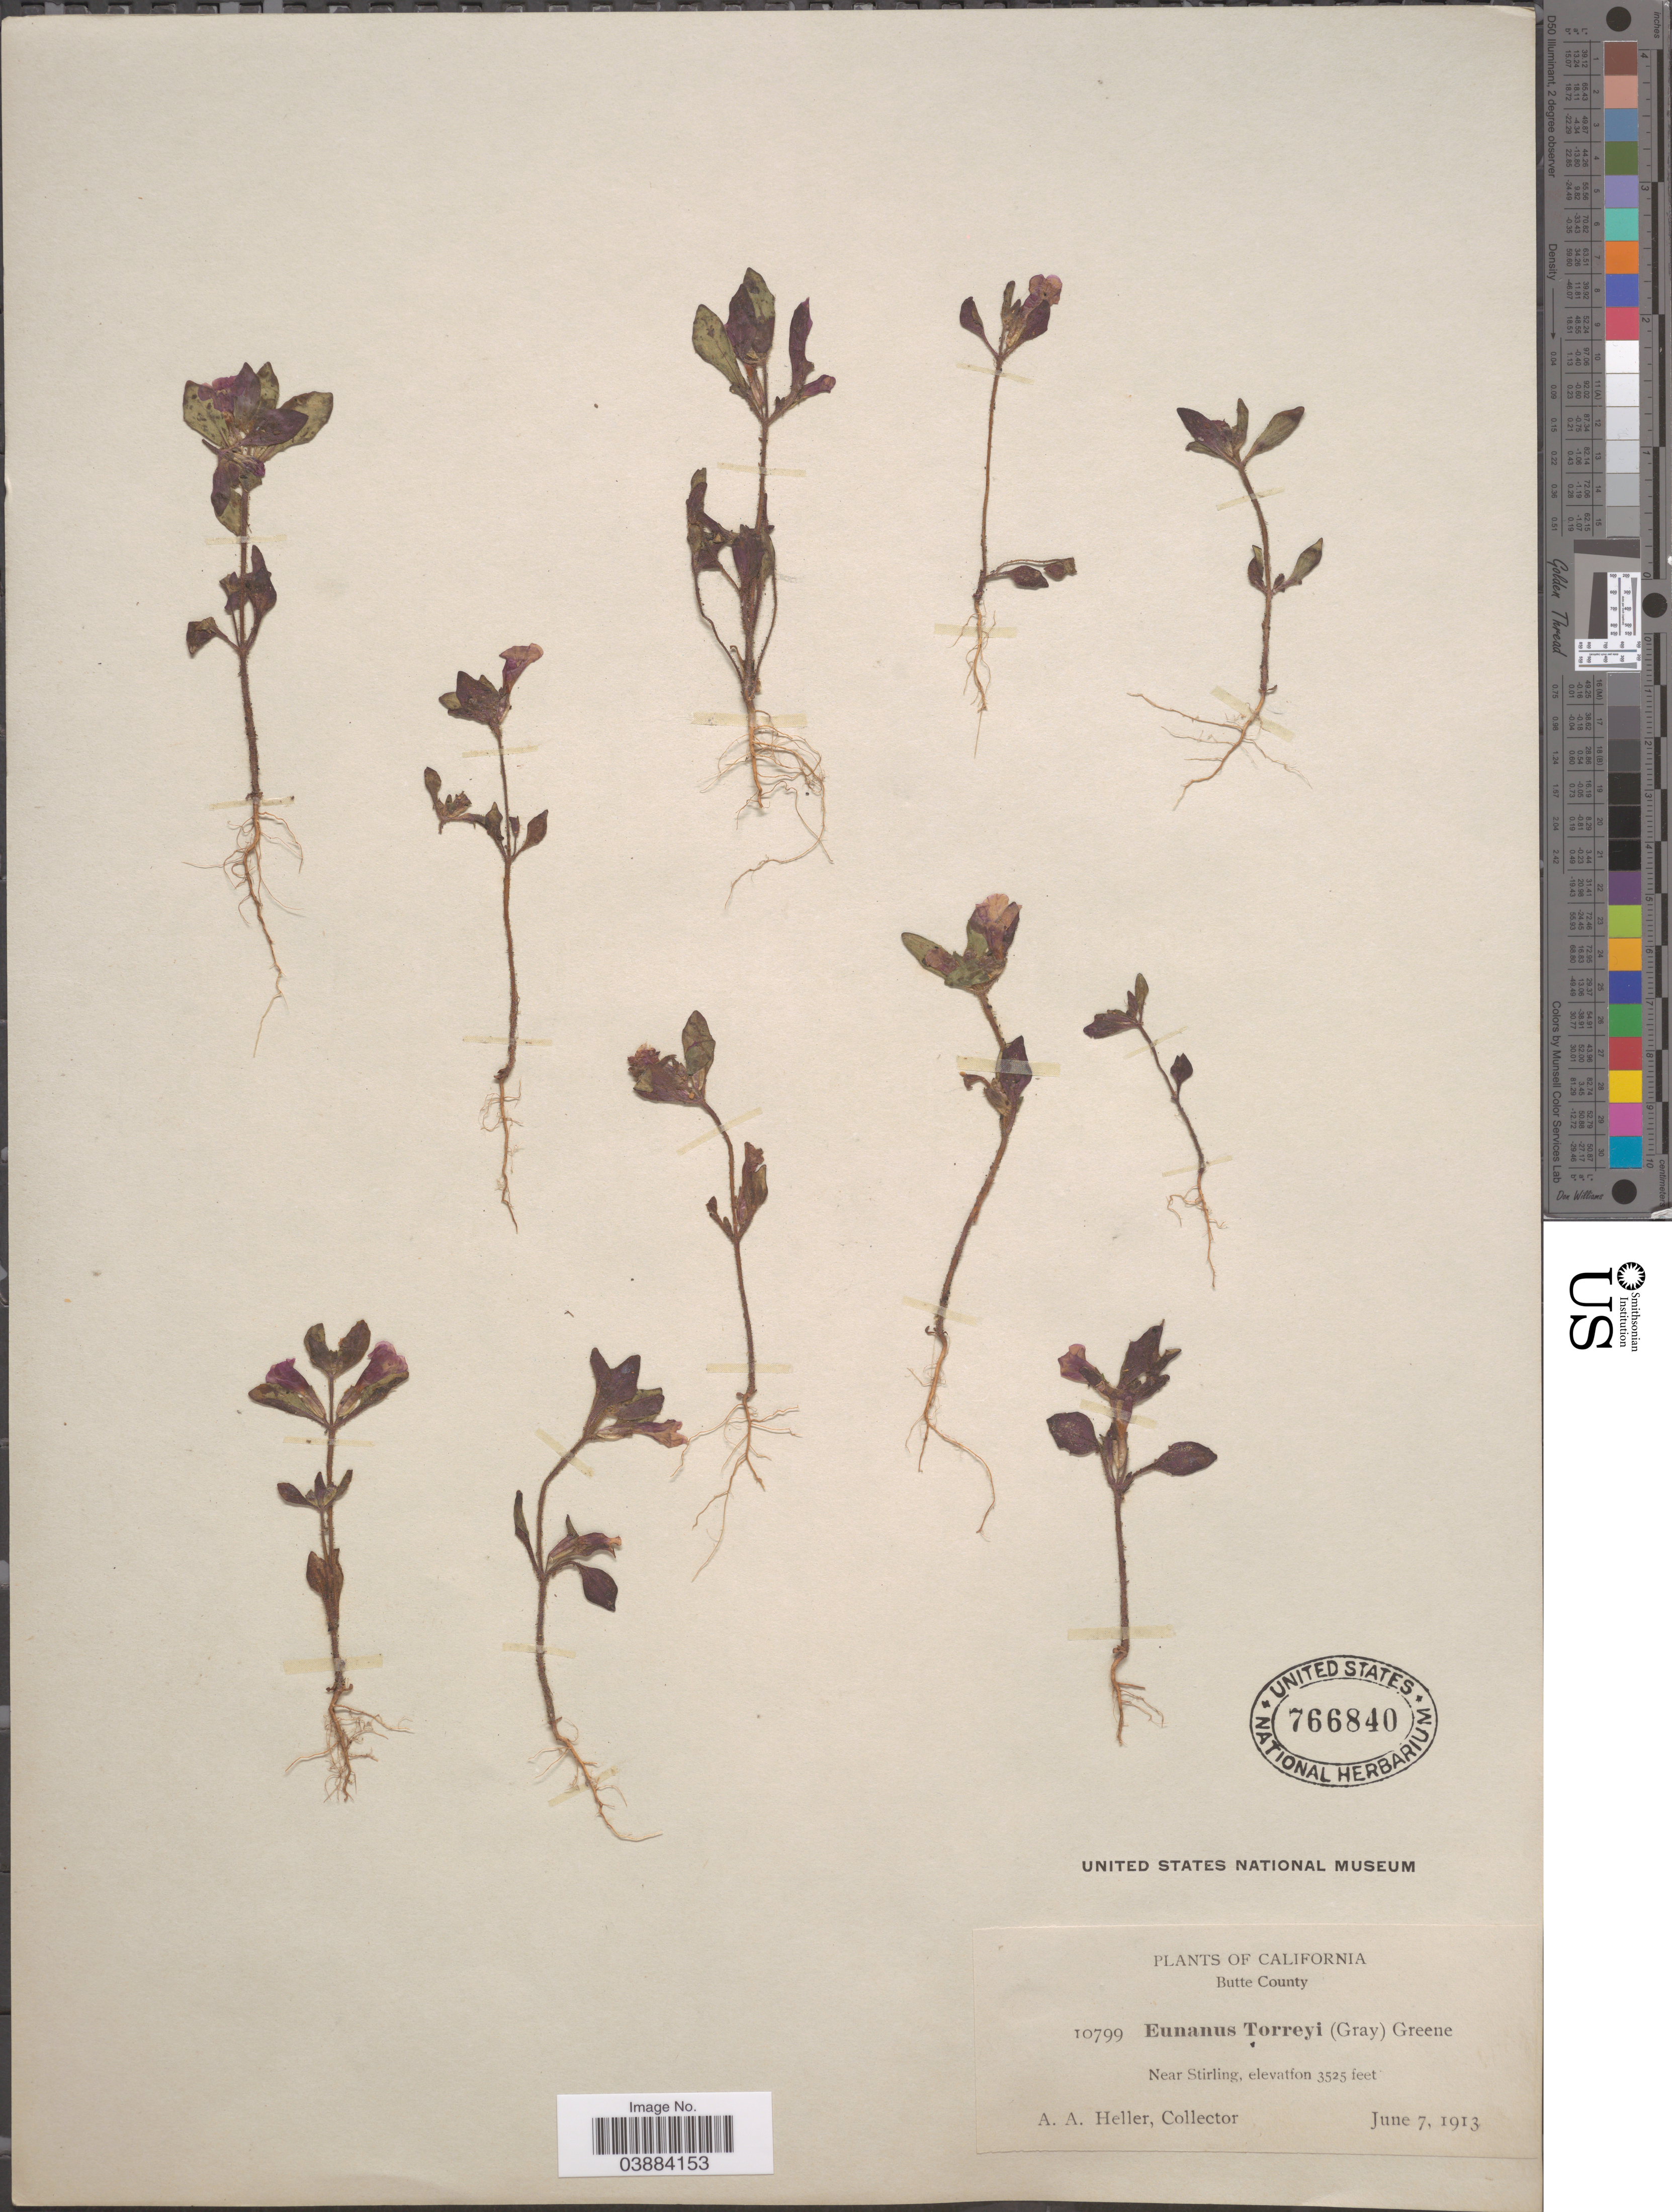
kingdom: Plantae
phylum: Tracheophyta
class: Magnoliopsida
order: Lamiales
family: Phrymaceae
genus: Eunanus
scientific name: Eunanus torreyi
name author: (A. Gray) Greene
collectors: A. A. Heller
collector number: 10799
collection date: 1913-06-07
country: United States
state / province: California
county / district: Butte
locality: Butte County. Near Stirling.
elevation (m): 1074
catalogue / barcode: US 766840